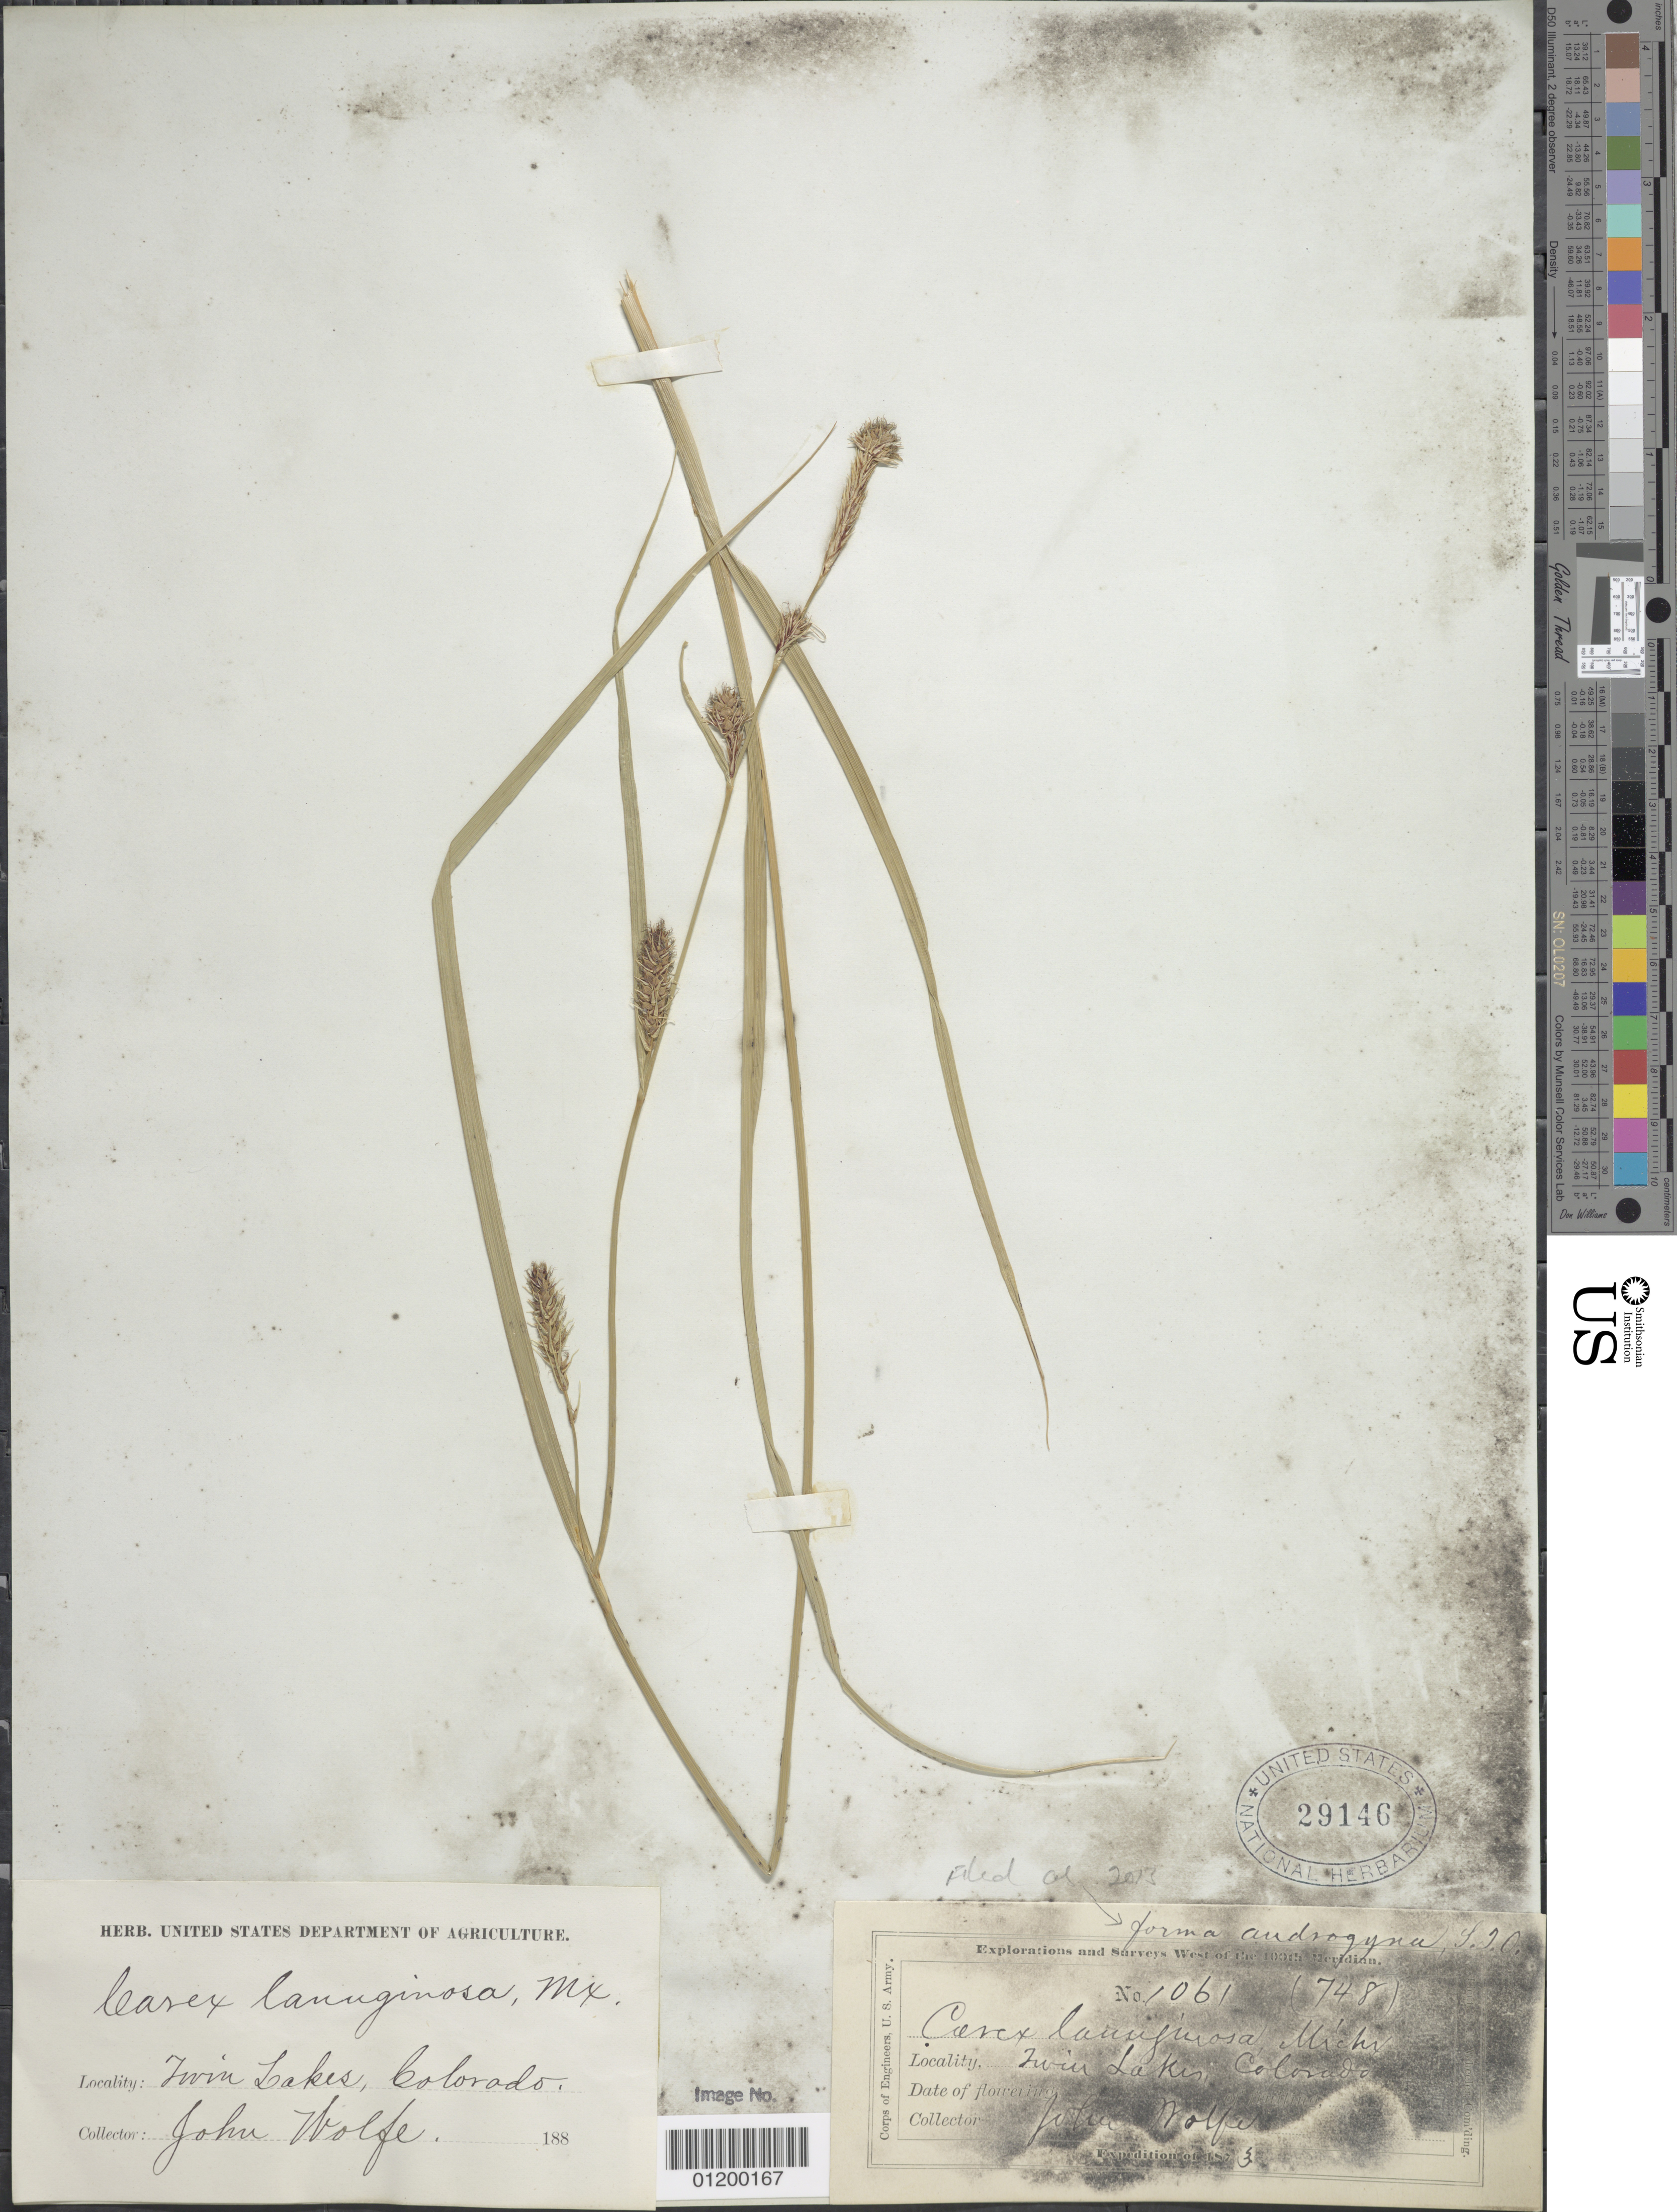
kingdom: Plantae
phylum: Tracheophyta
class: Liliopsida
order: Poales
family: Cyperaceae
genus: Carex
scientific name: Carex pellita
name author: Muhl. ex Willd.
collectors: J. Wolfe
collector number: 1061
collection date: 1873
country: United States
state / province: Colorado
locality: Twin Lakes.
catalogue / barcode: US 29146